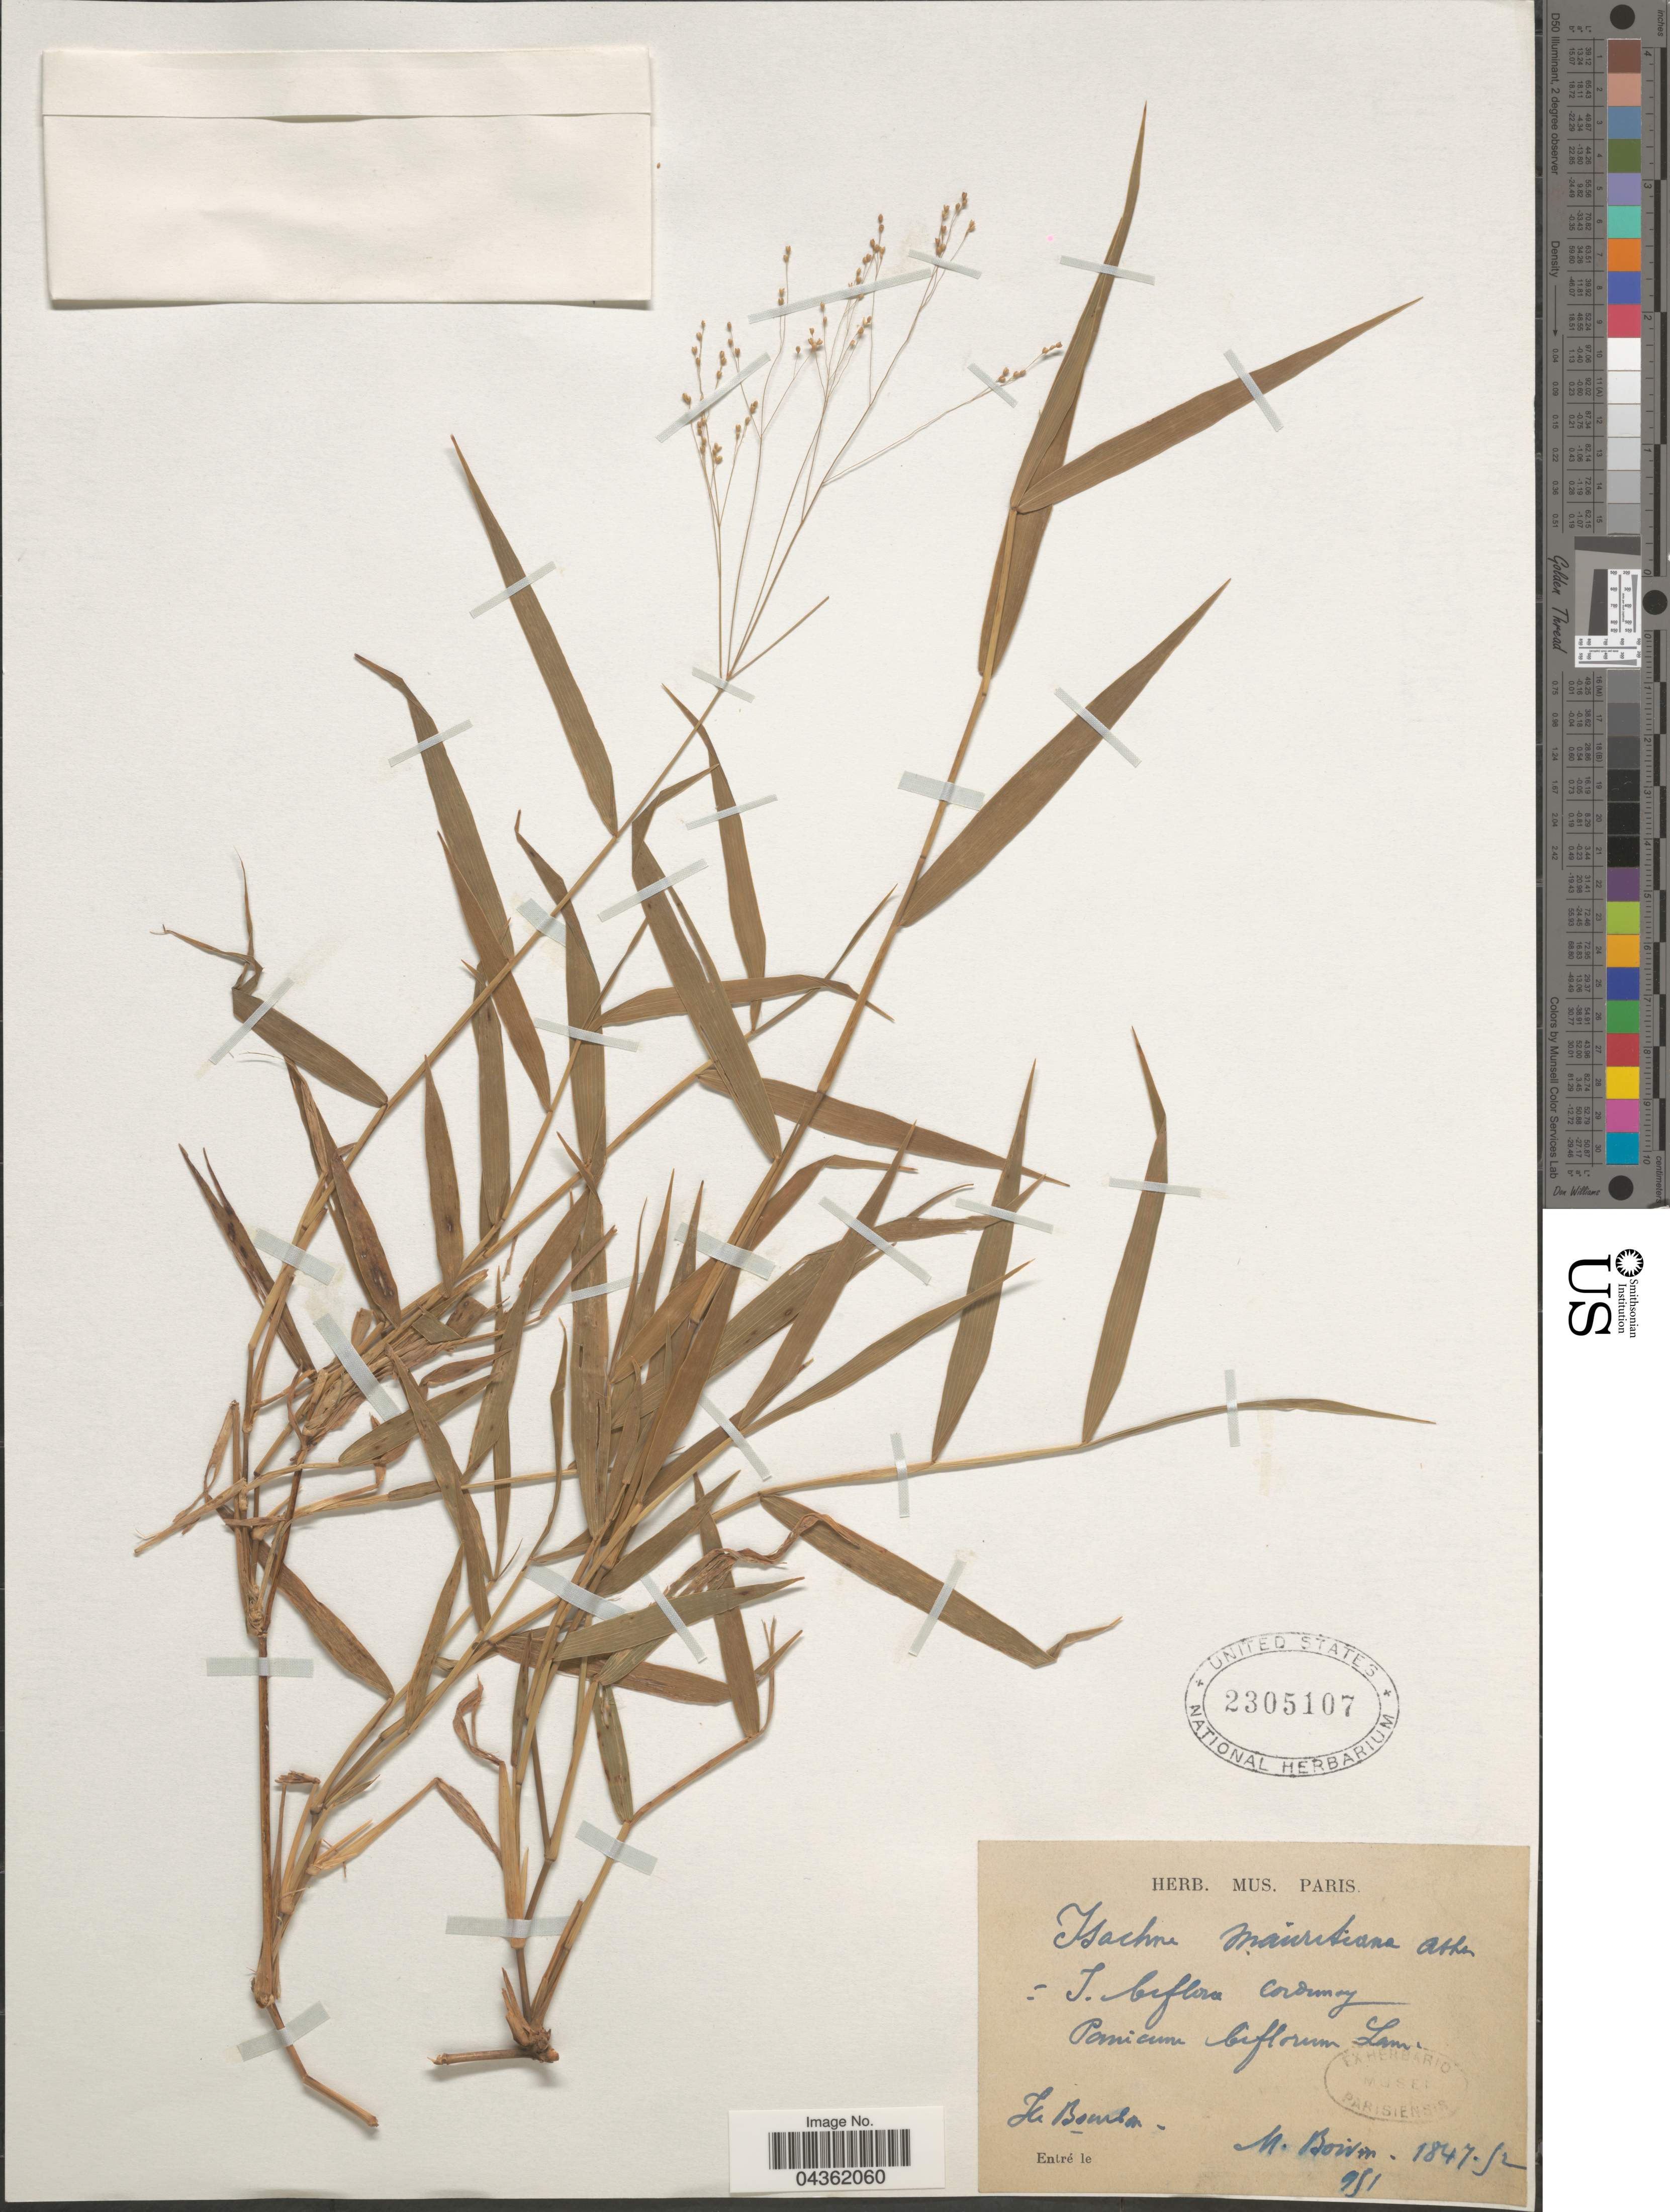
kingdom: Plantae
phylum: Tracheophyta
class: Liliopsida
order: Poales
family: Poaceae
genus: Isachne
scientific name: Isachne mauritiana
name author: Kunth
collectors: M. Boivin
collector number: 981*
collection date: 1847-02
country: Réunion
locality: Ile Bourbon.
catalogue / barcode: US 2305107